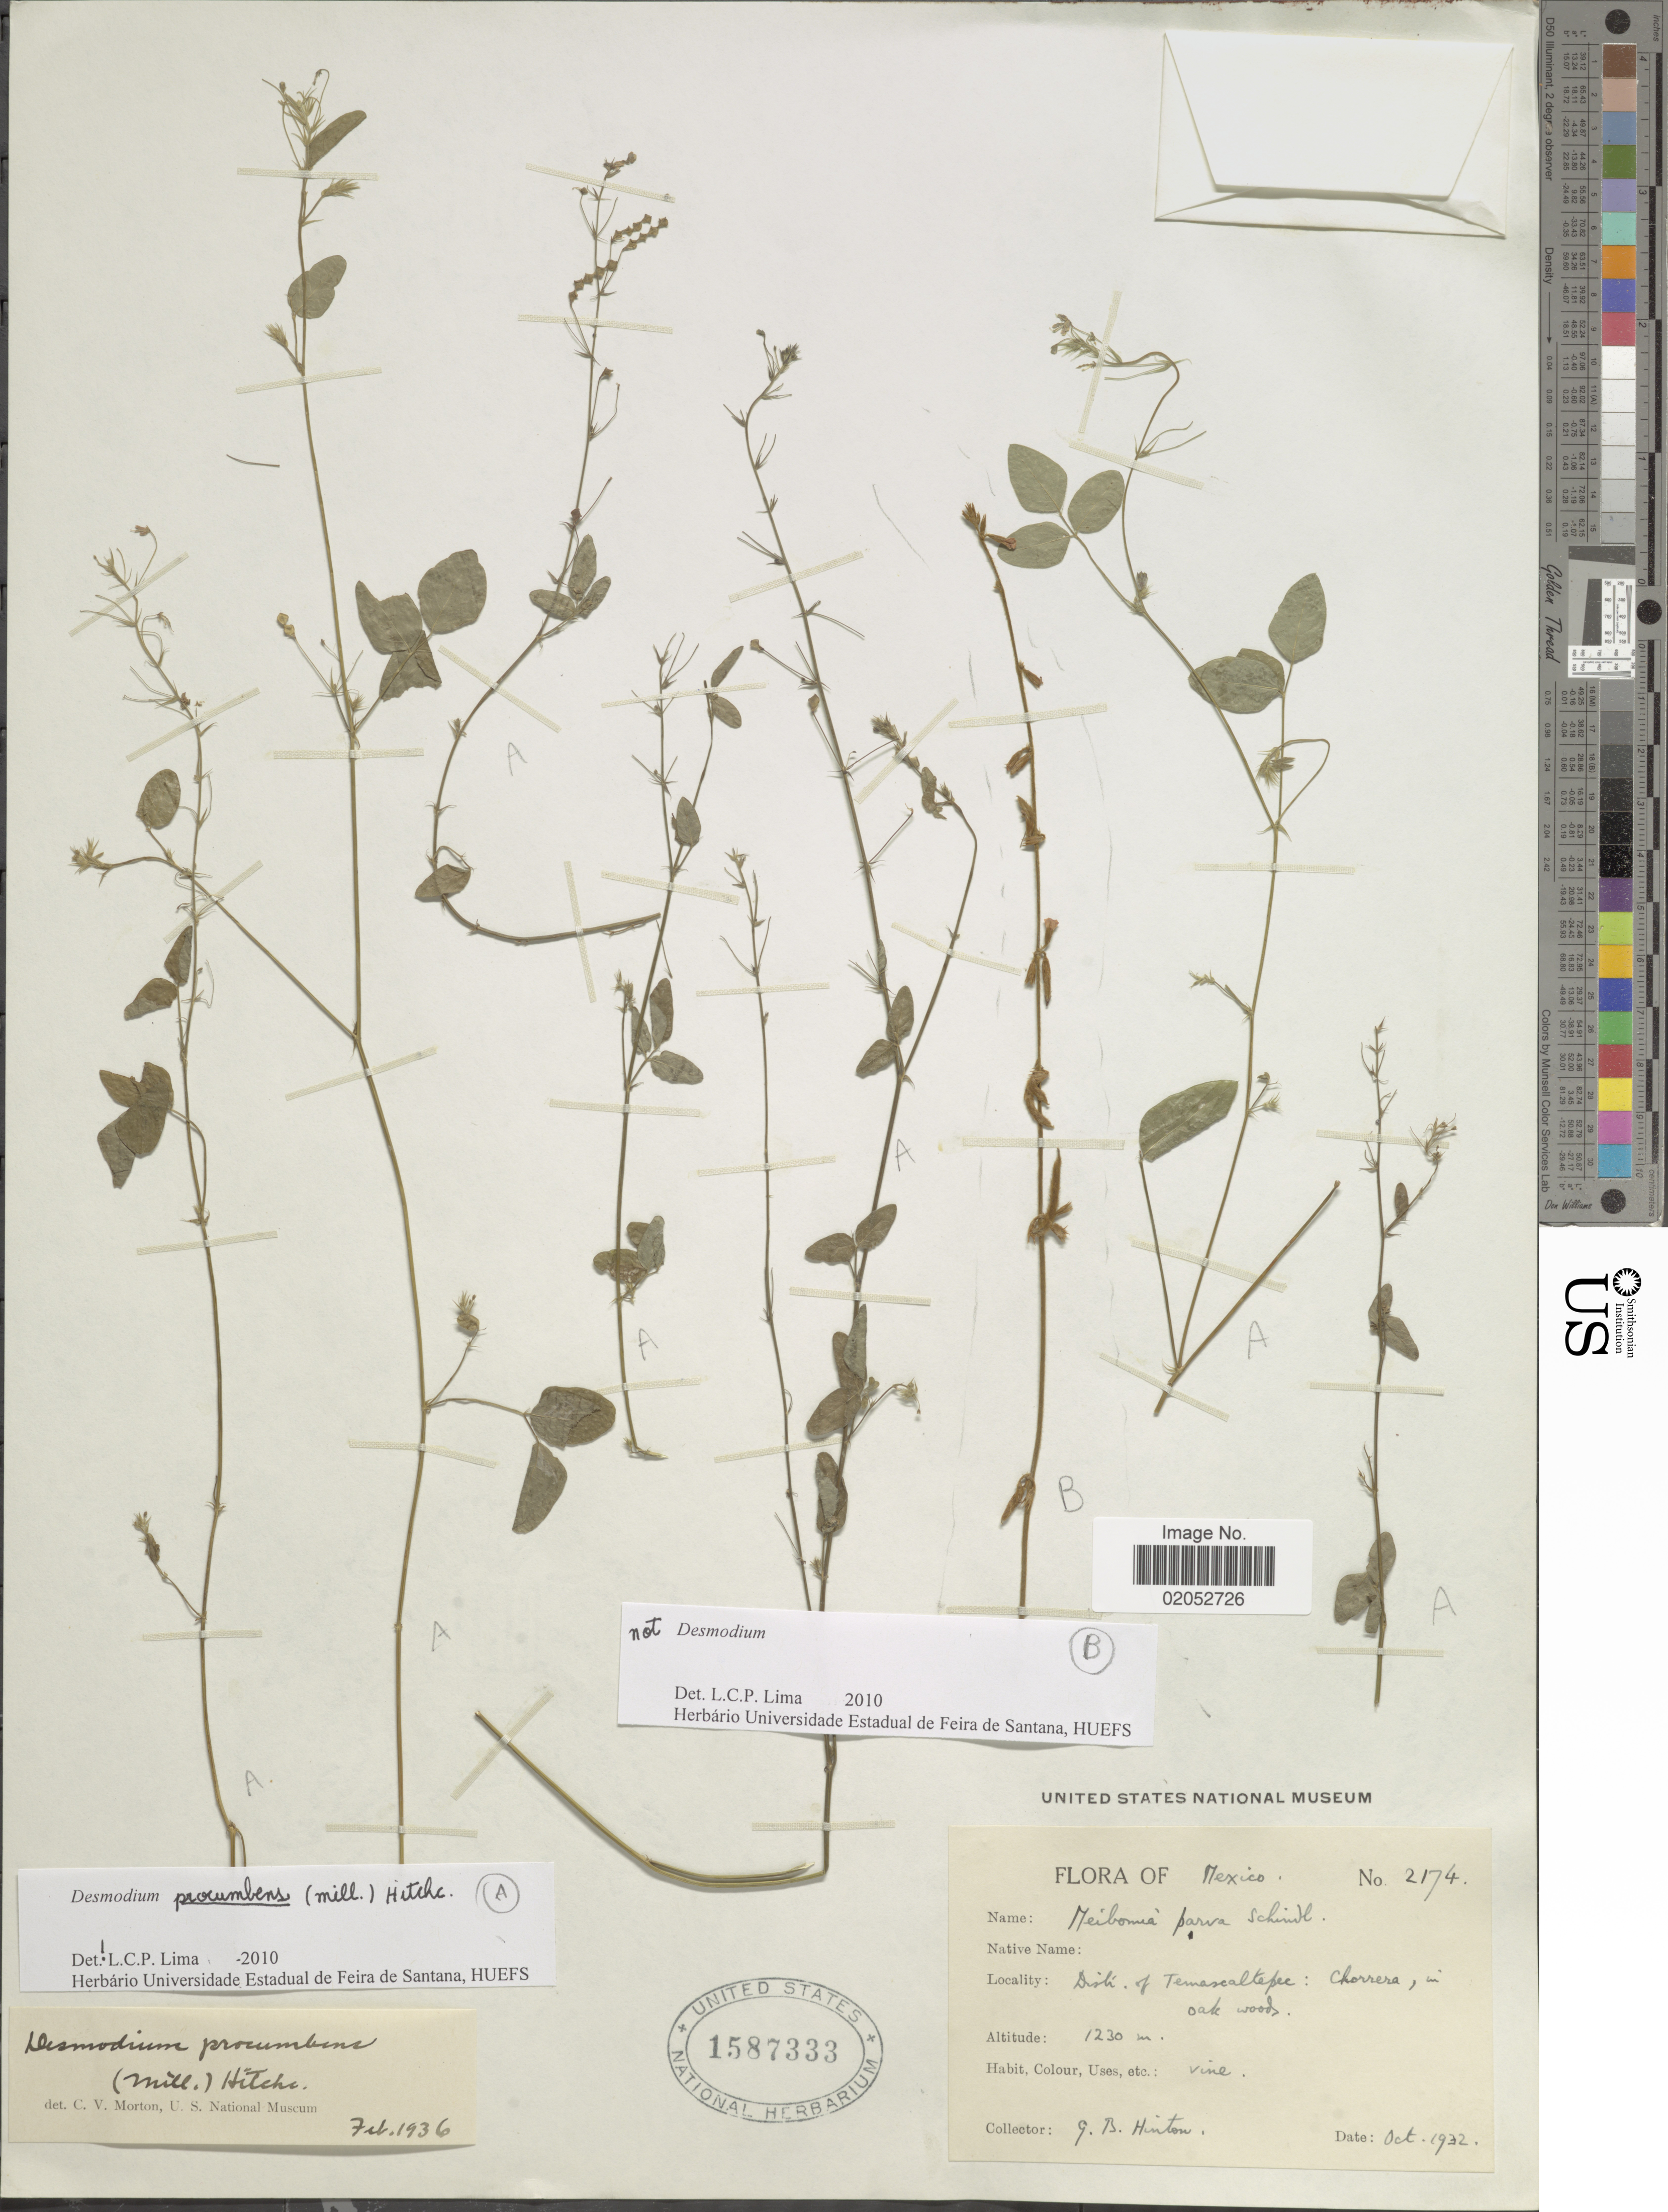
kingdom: Plantae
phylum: Tracheophyta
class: Magnoliopsida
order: Fabales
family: Fabaceae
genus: Desmodium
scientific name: Desmodium procumbens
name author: (Mill.) Hitchc.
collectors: G. B. Hinton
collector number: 2174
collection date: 1932-10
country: Mexico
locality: Distr. of Temascaltepec: Chorrera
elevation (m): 1230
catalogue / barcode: US 1587333